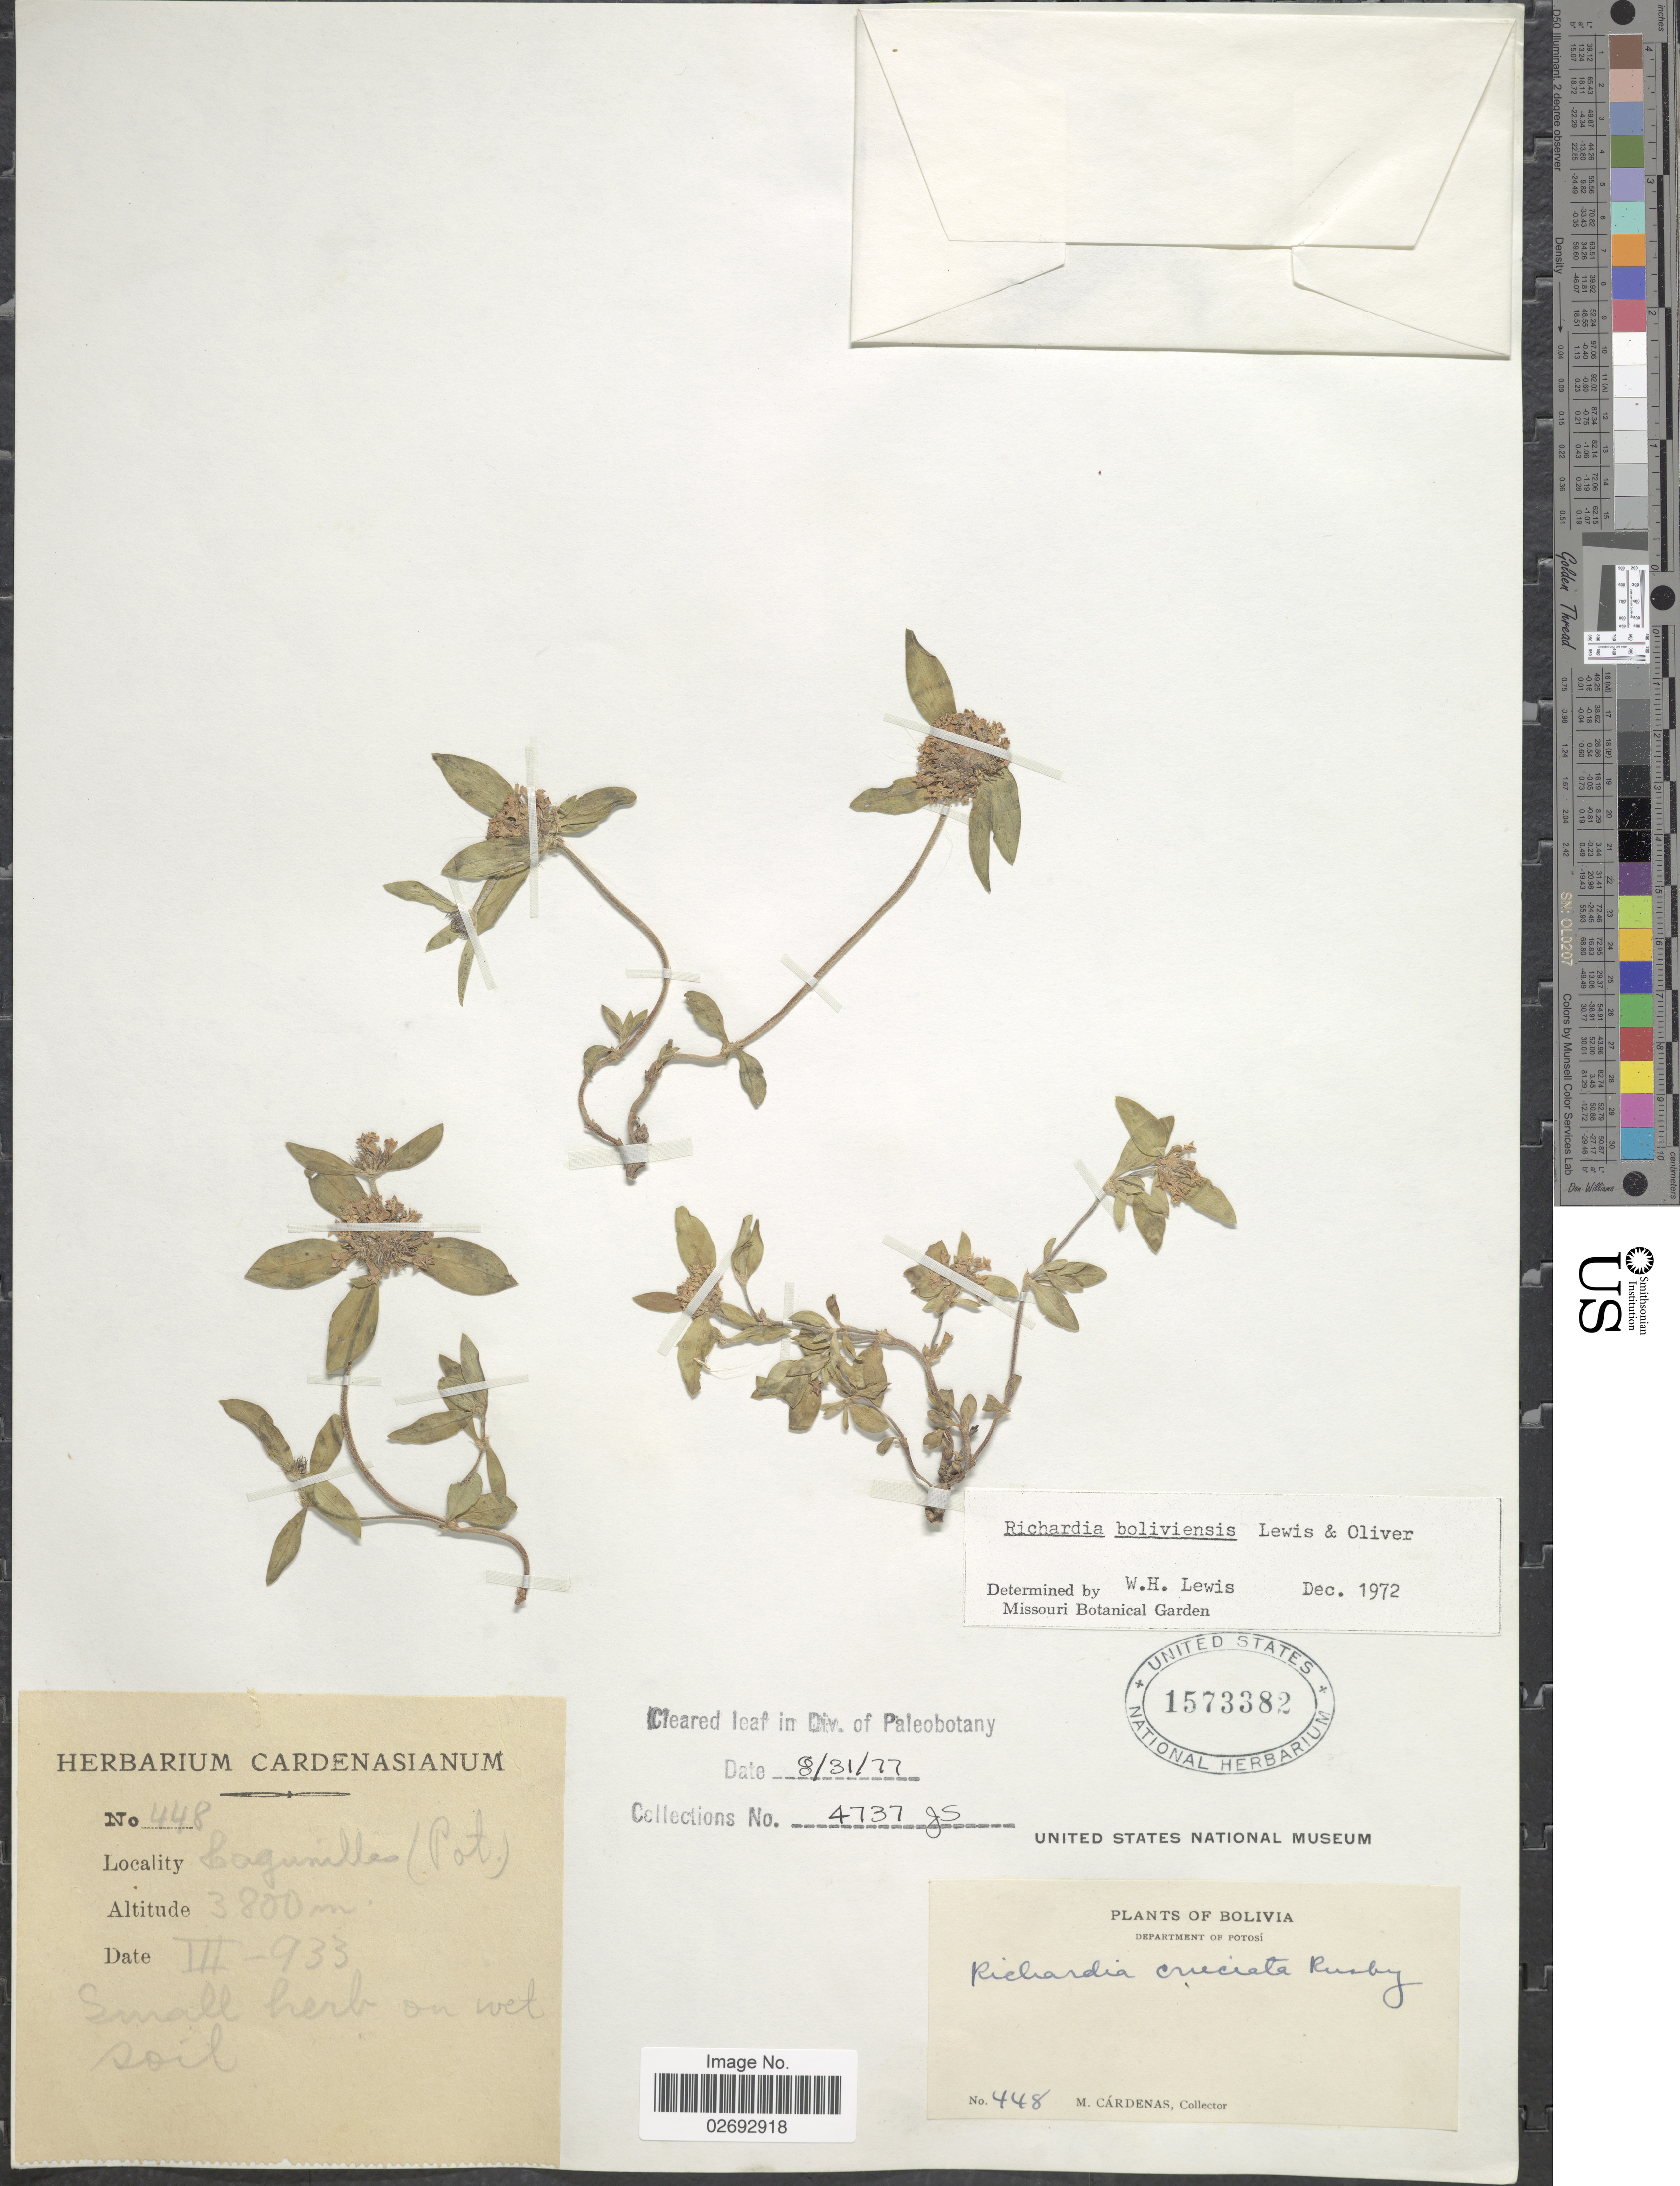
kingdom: Plantae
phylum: Tracheophyta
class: Magnoliopsida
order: Gentianales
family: Rubiaceae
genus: Richardia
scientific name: Richardia boliviensis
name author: W.H. Lewis & R.L. Oliv.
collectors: M. Cárdenas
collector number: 448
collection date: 1933-03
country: Bolivia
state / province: Potosi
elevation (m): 3800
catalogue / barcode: US 1573382